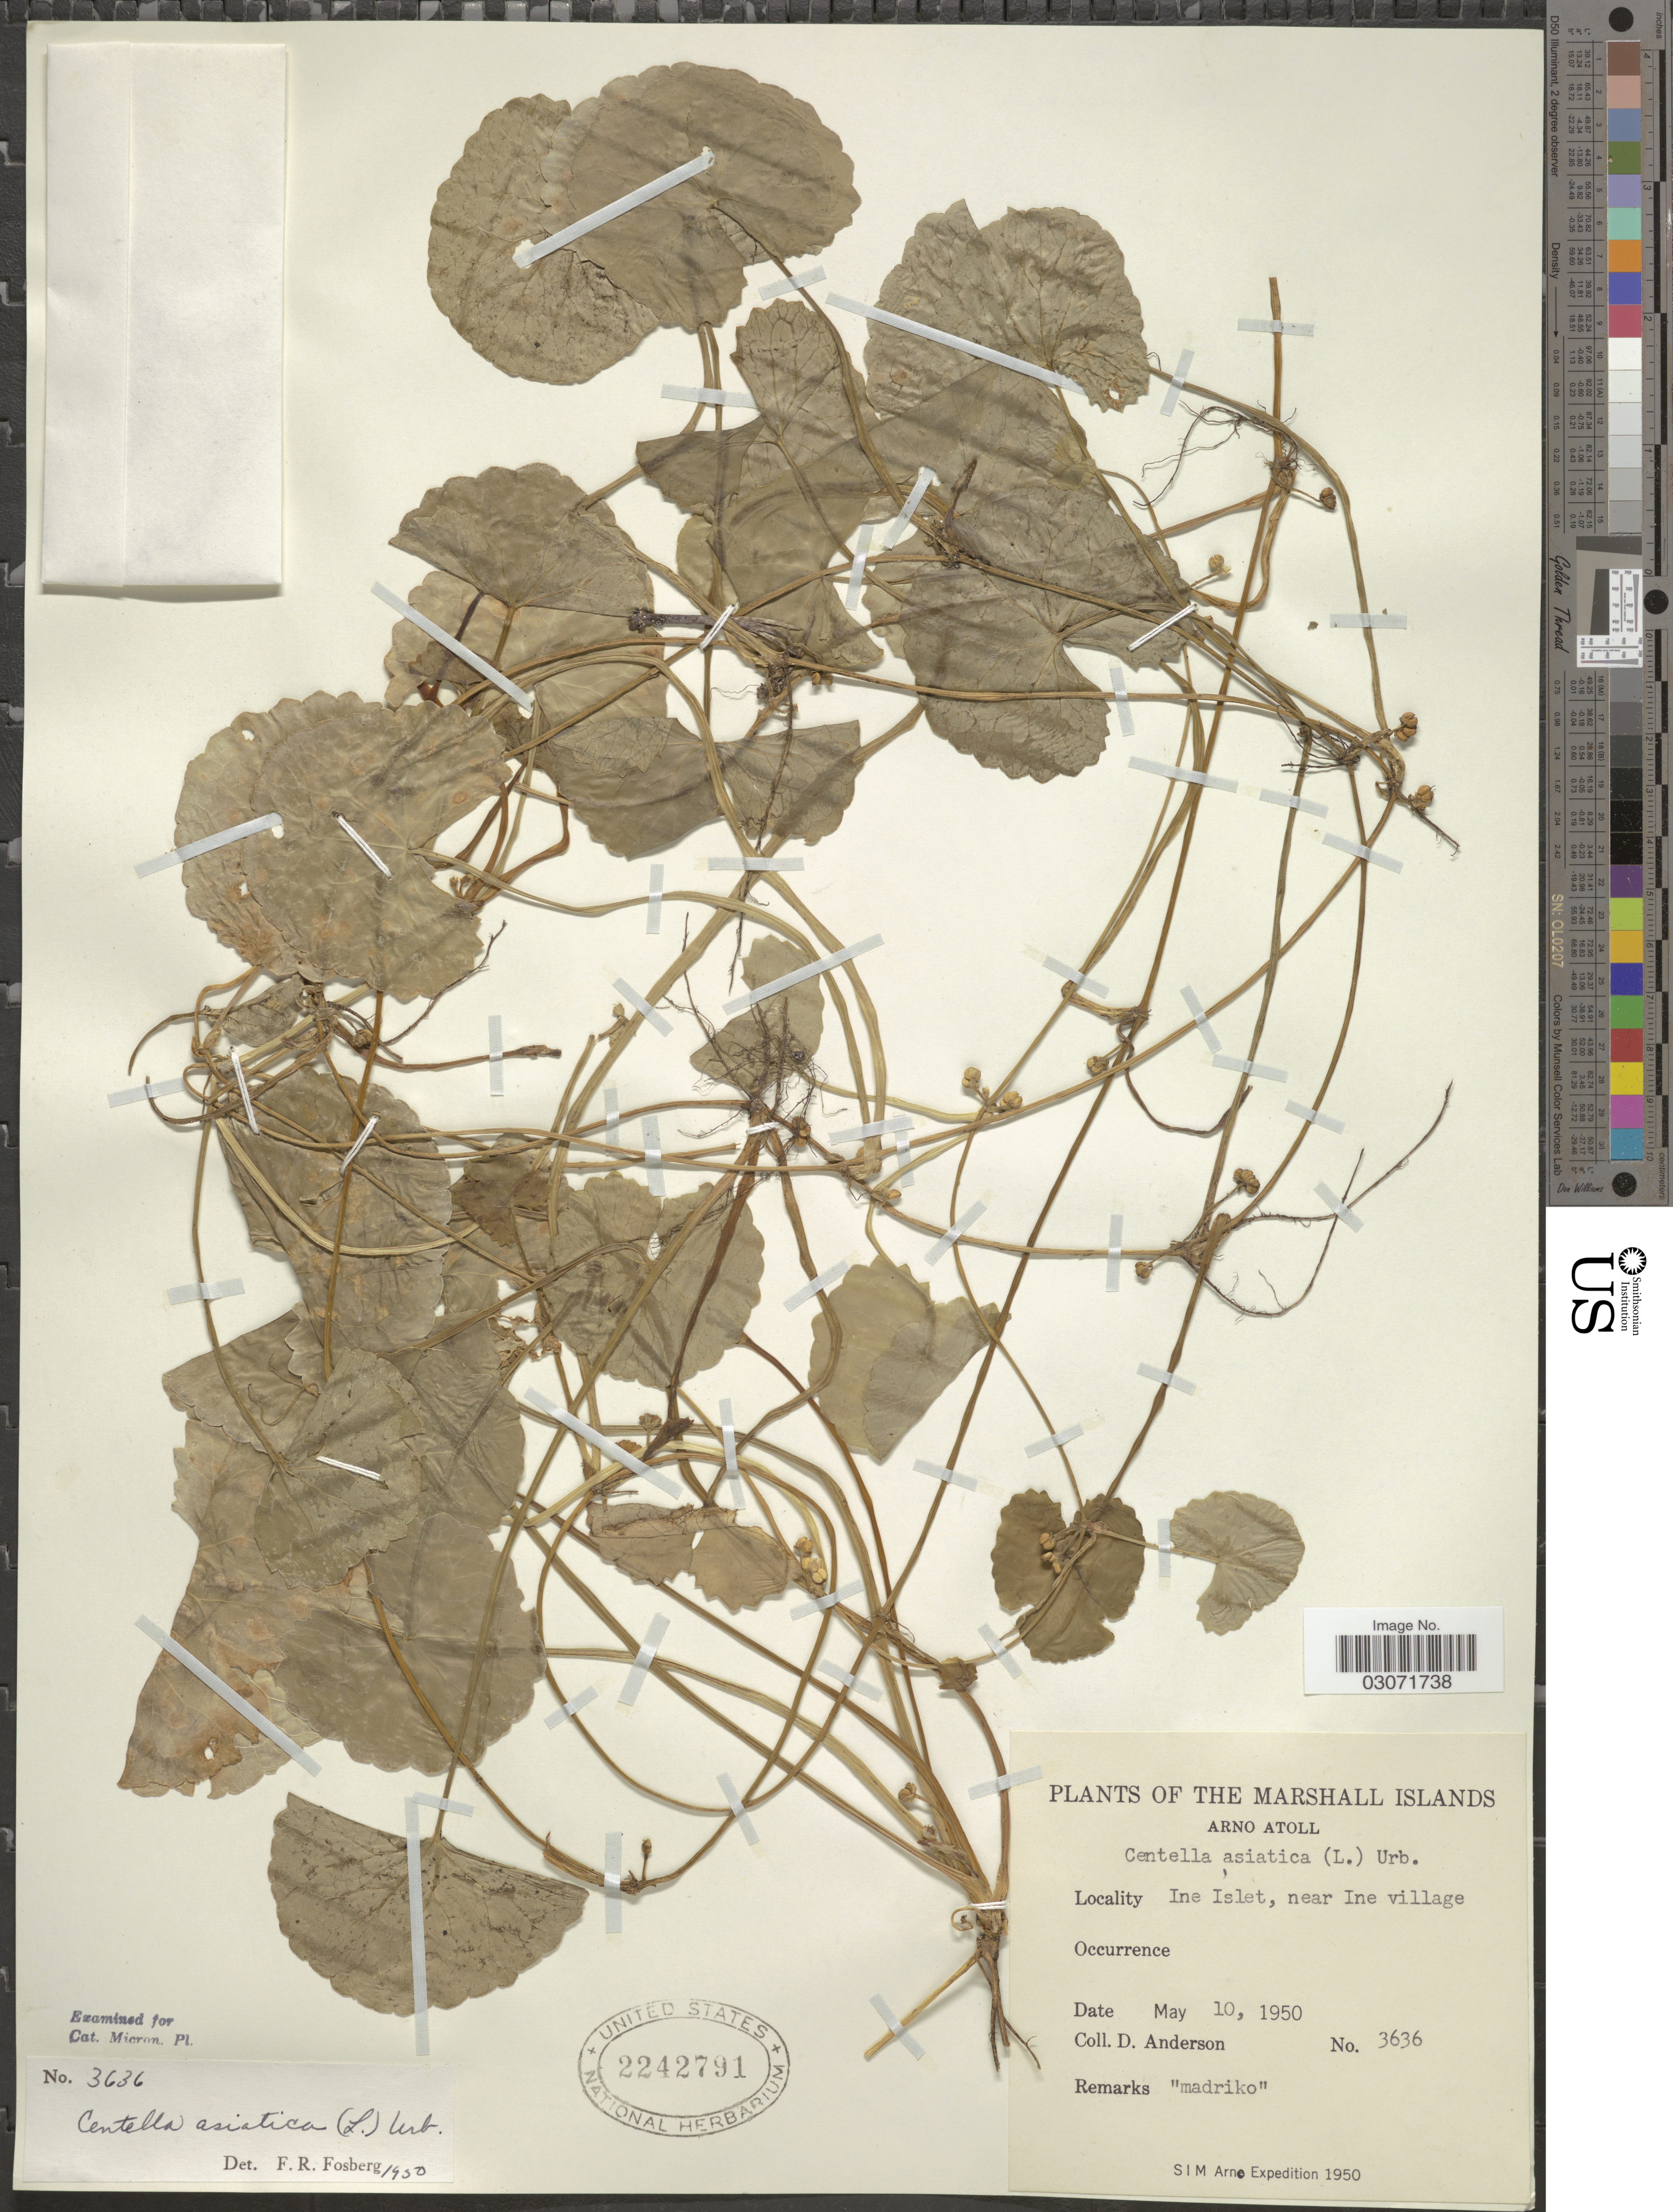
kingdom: Plantae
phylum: Tracheophyta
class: Magnoliopsida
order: Apiales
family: Apiaceae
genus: Centella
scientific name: Centella asiatica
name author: (L.) Urb.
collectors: D. Anderson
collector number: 3636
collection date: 1950-05-10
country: Marshall Islands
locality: Arno Atoll. Ine Islet, near Ine Village.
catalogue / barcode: US 2242791